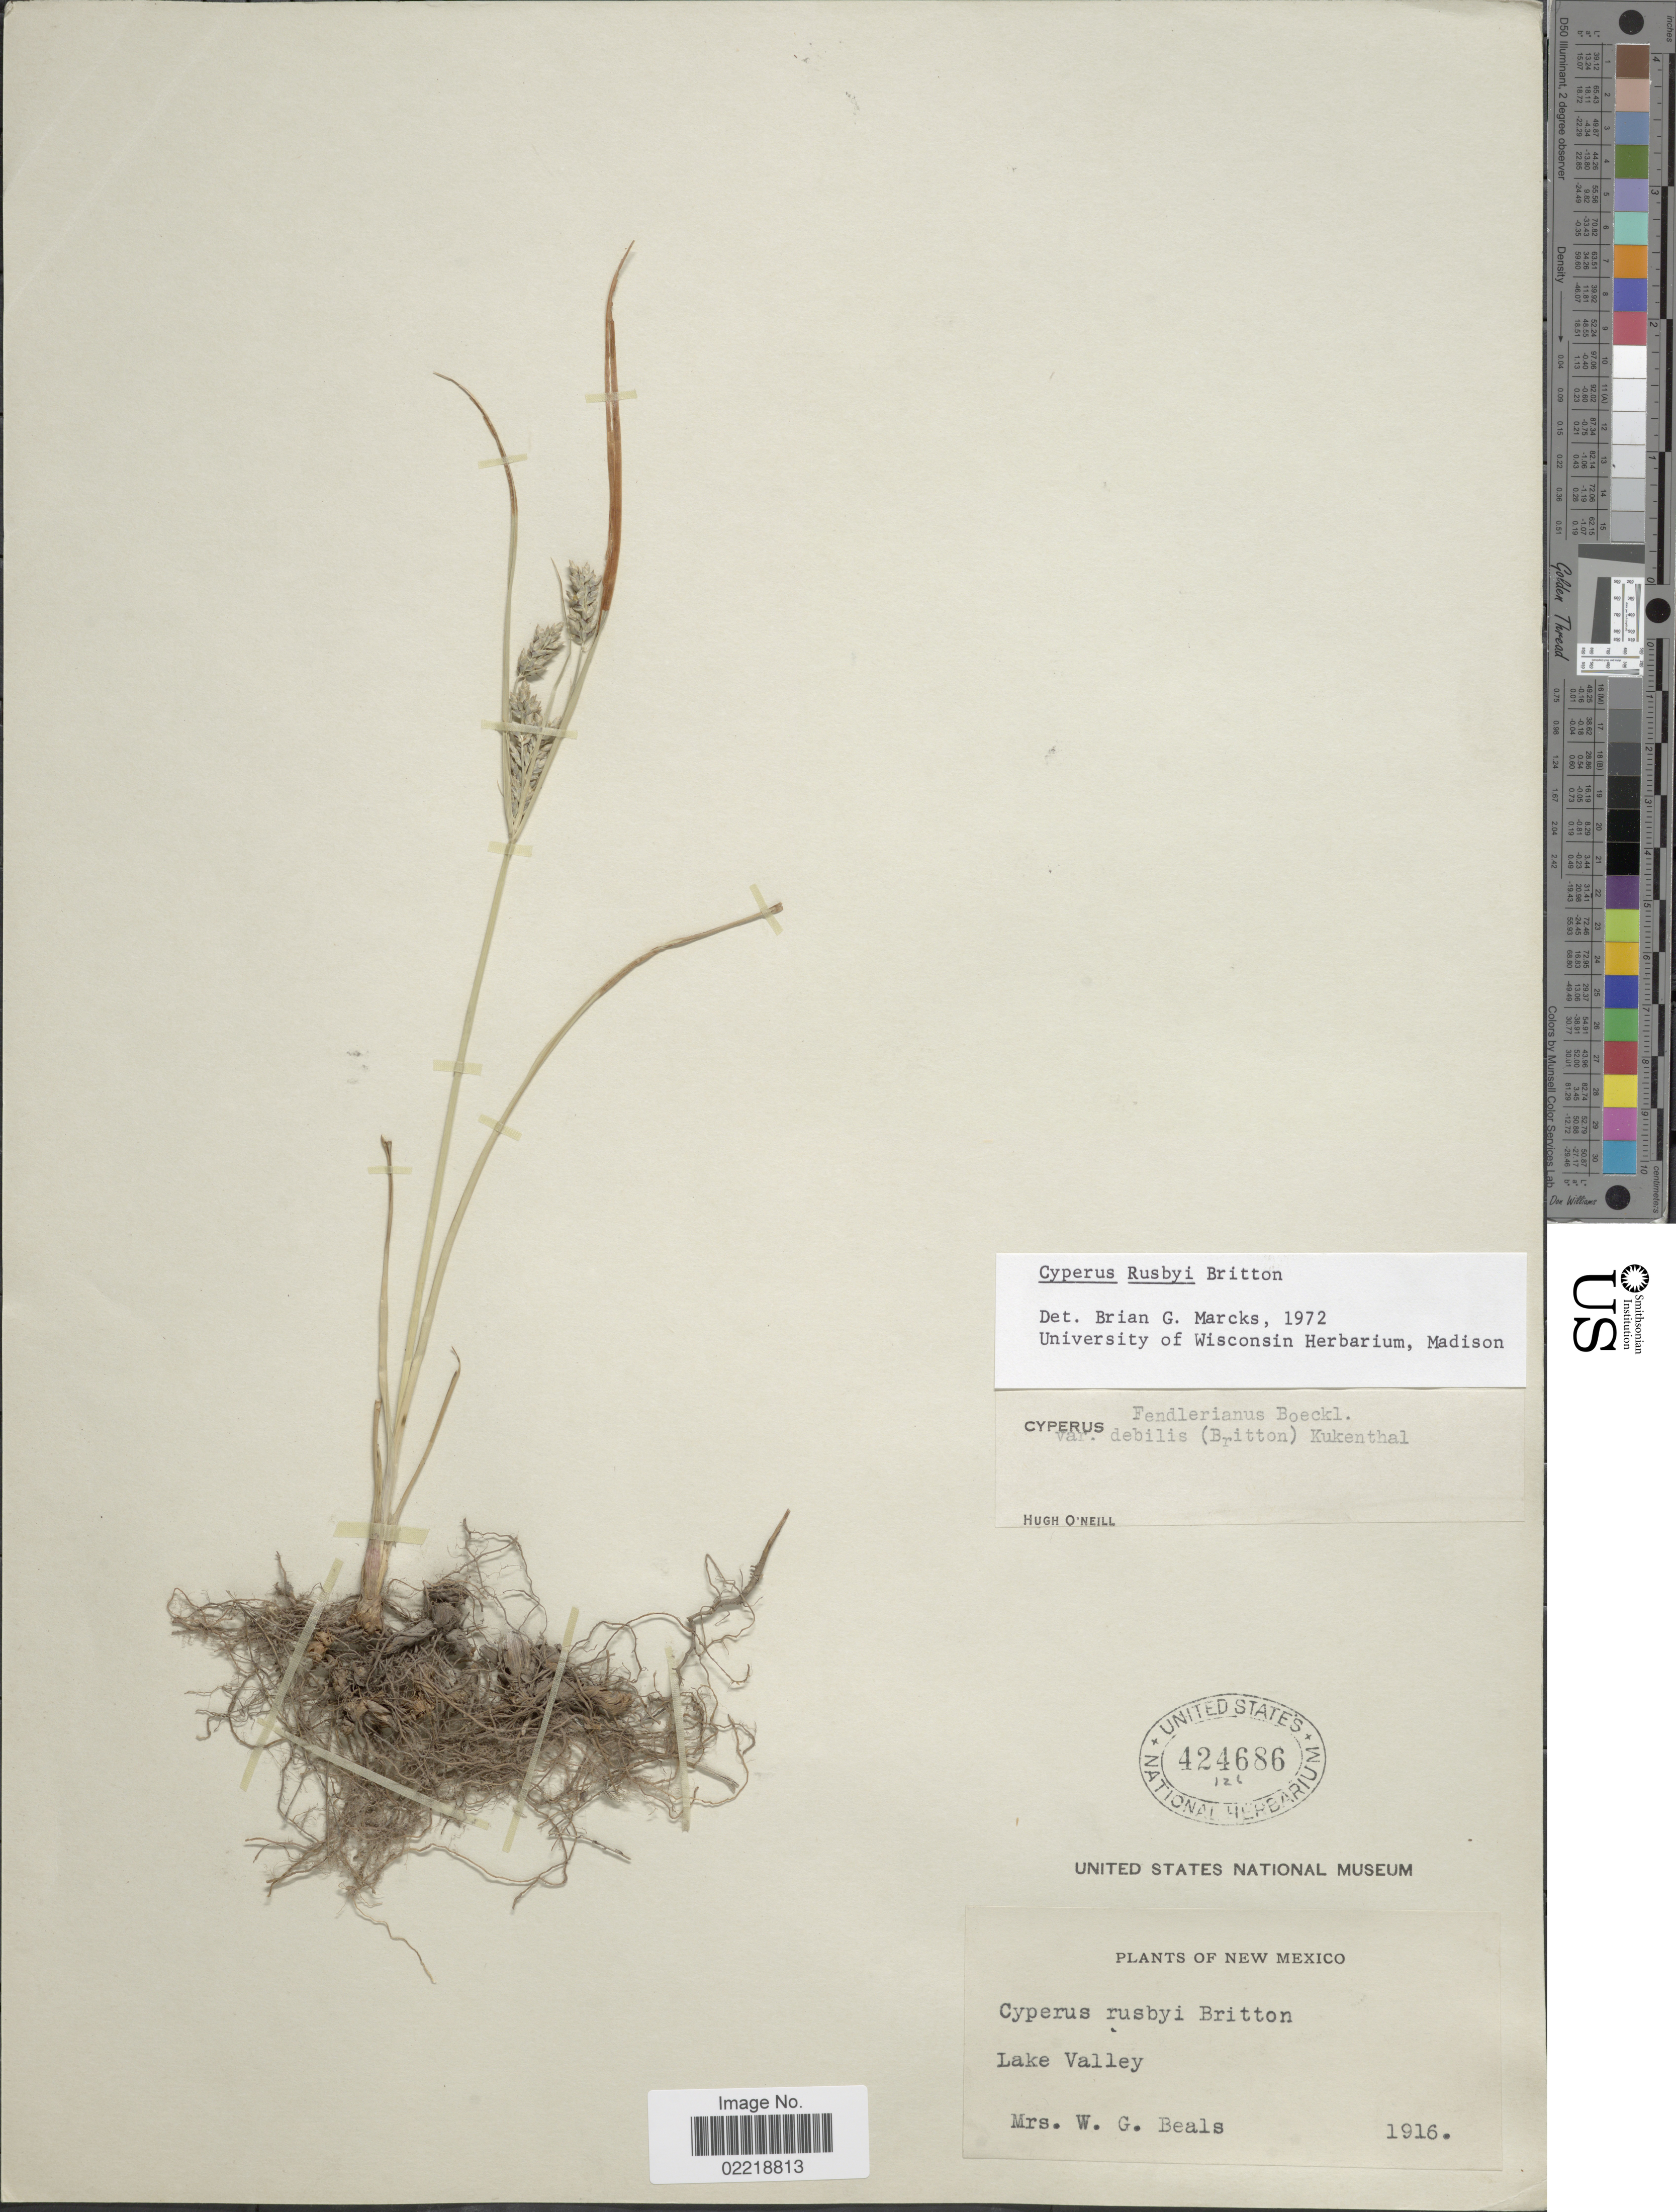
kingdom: Plantae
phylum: Tracheophyta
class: Liliopsida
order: Poales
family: Cyperaceae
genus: Cyperus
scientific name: Cyperus sphaerolepis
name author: Boeckeler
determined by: Strong, Mark T., (BOT), Smithsonian Institution - National Museum of Natural History (UNITED STATES)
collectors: Mrs. W. G. Beals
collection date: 1916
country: United States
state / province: New Mexico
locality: Lake Valley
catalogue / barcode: US 424686